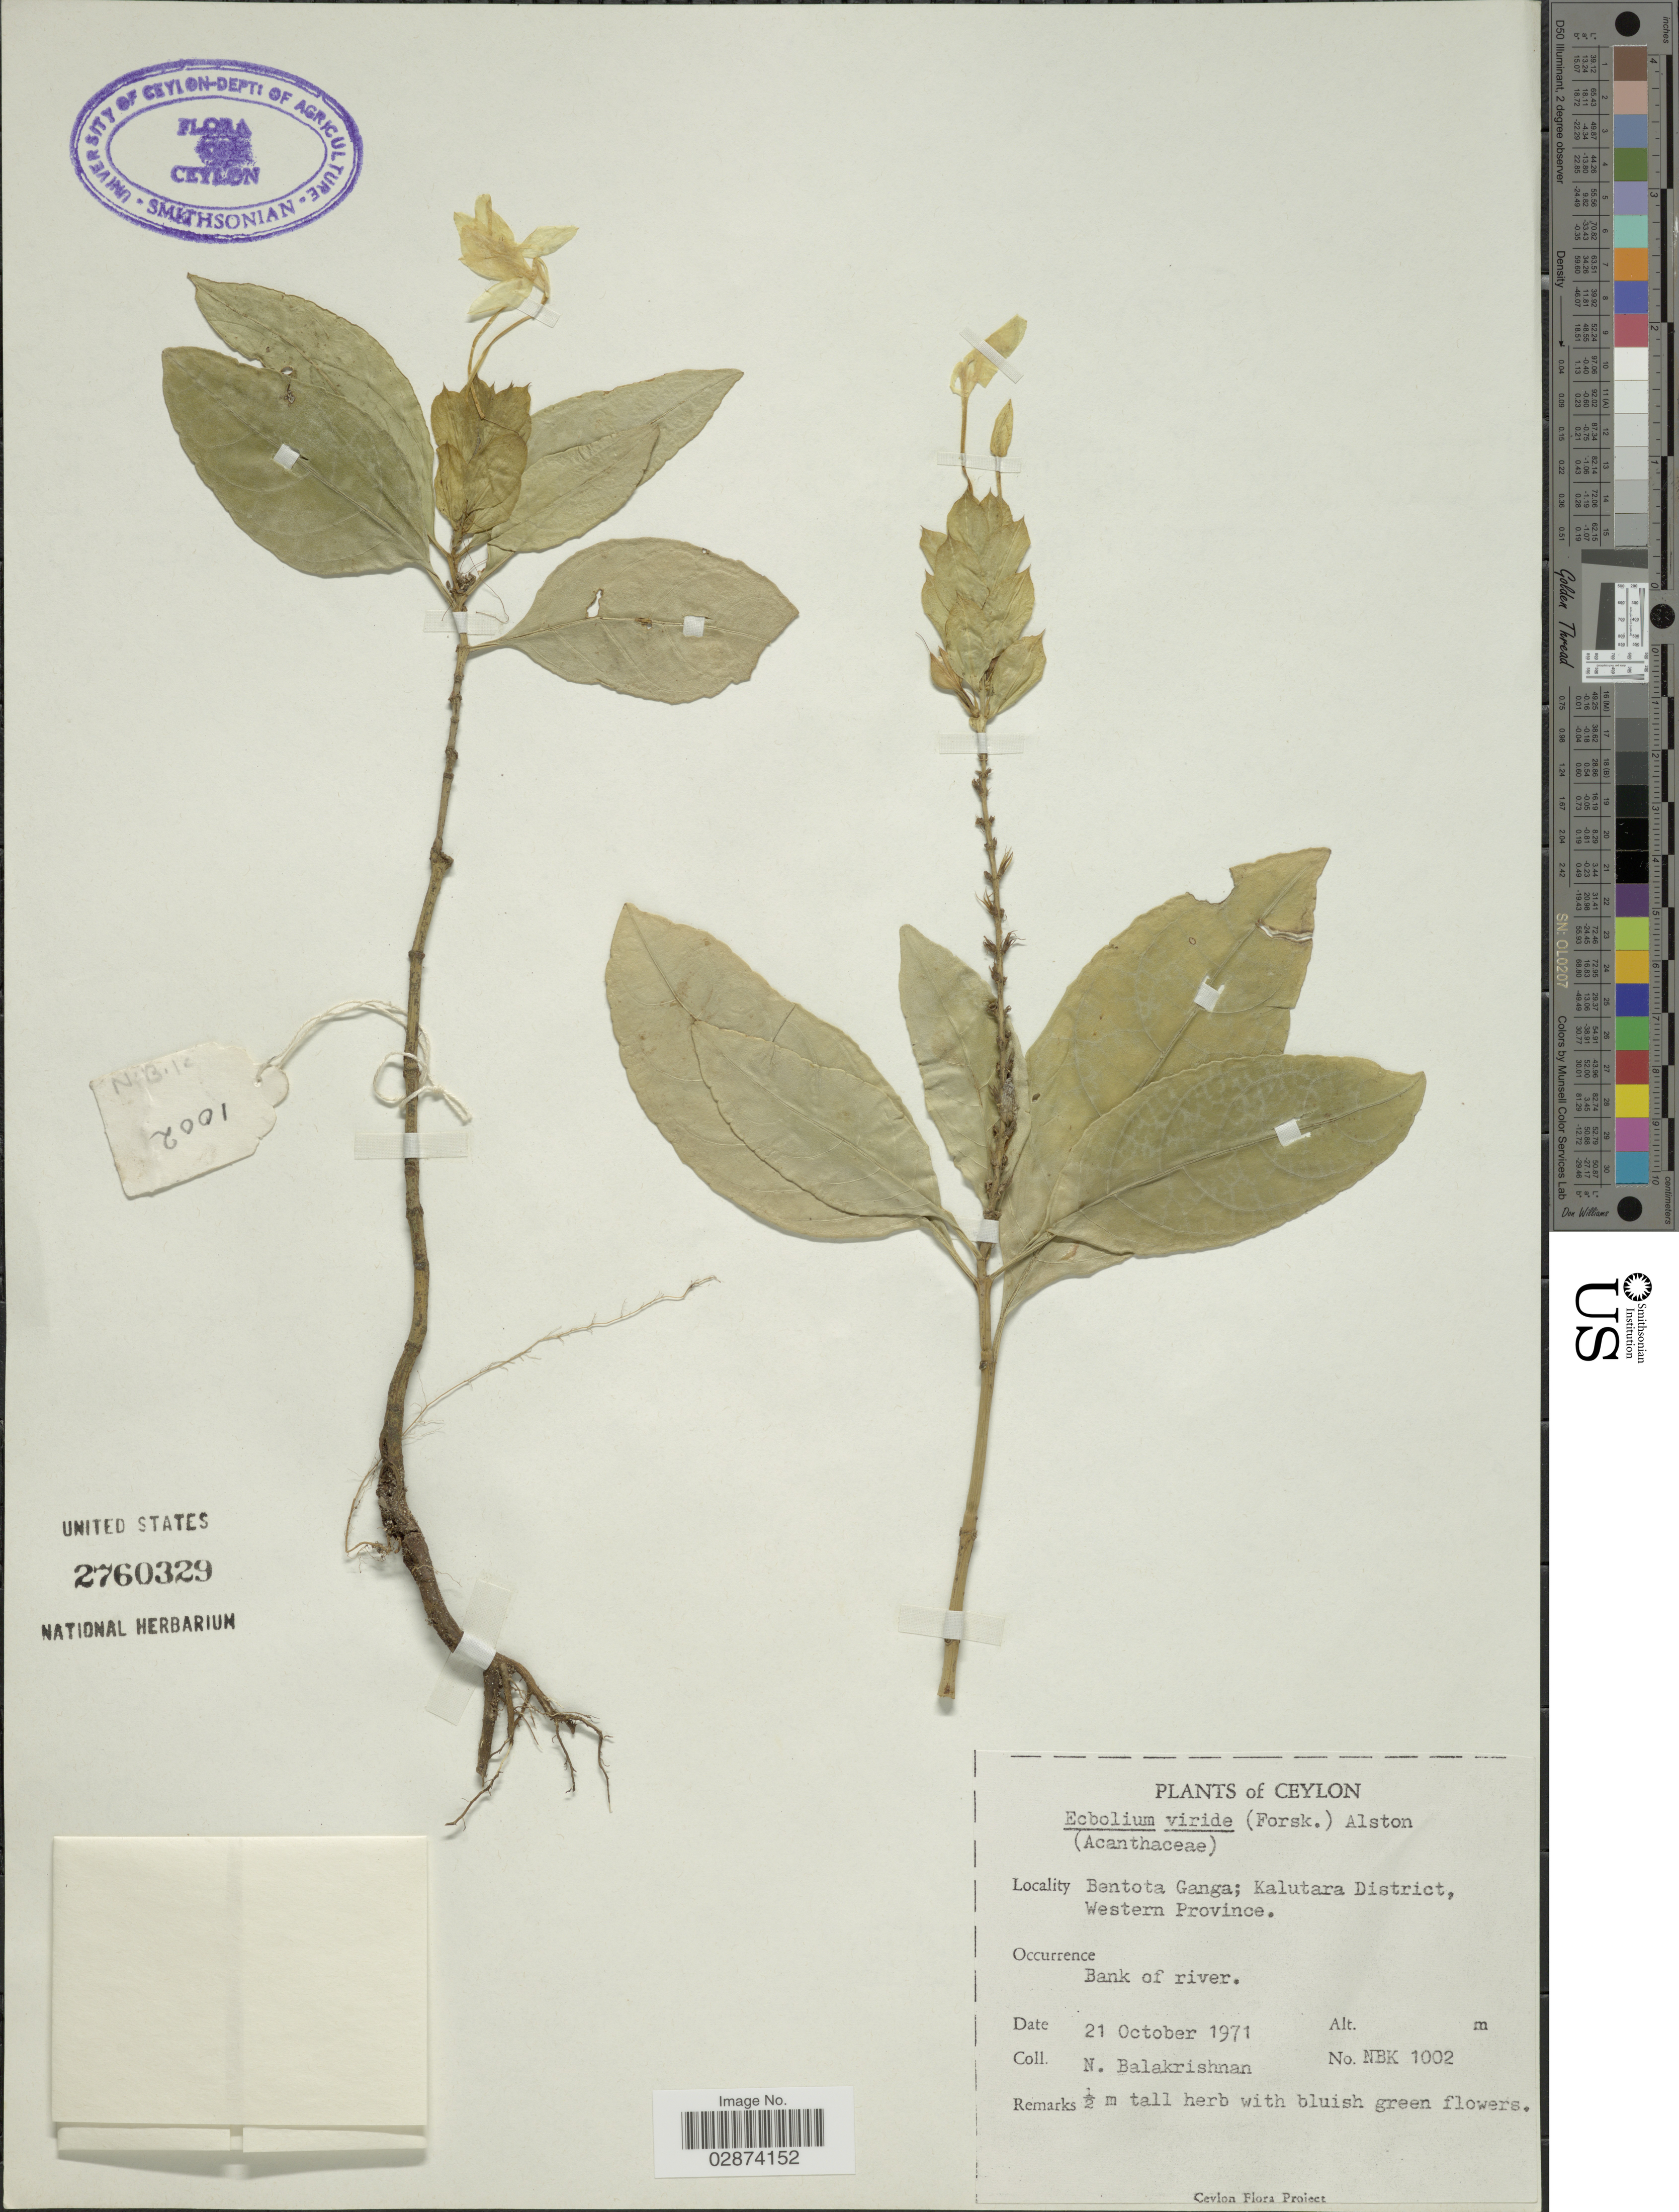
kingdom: Plantae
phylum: Tracheophyta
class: Magnoliopsida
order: Lamiales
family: Acanthaceae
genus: Ecbolium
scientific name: Ecbolium viride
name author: (Forssk.) Alston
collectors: N. Balakrishnan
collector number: NBK 1002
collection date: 1971-10-21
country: Sri Lanka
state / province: Western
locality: Ceylon. Bentota Ganga; Kalutara District.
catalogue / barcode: US 2760329